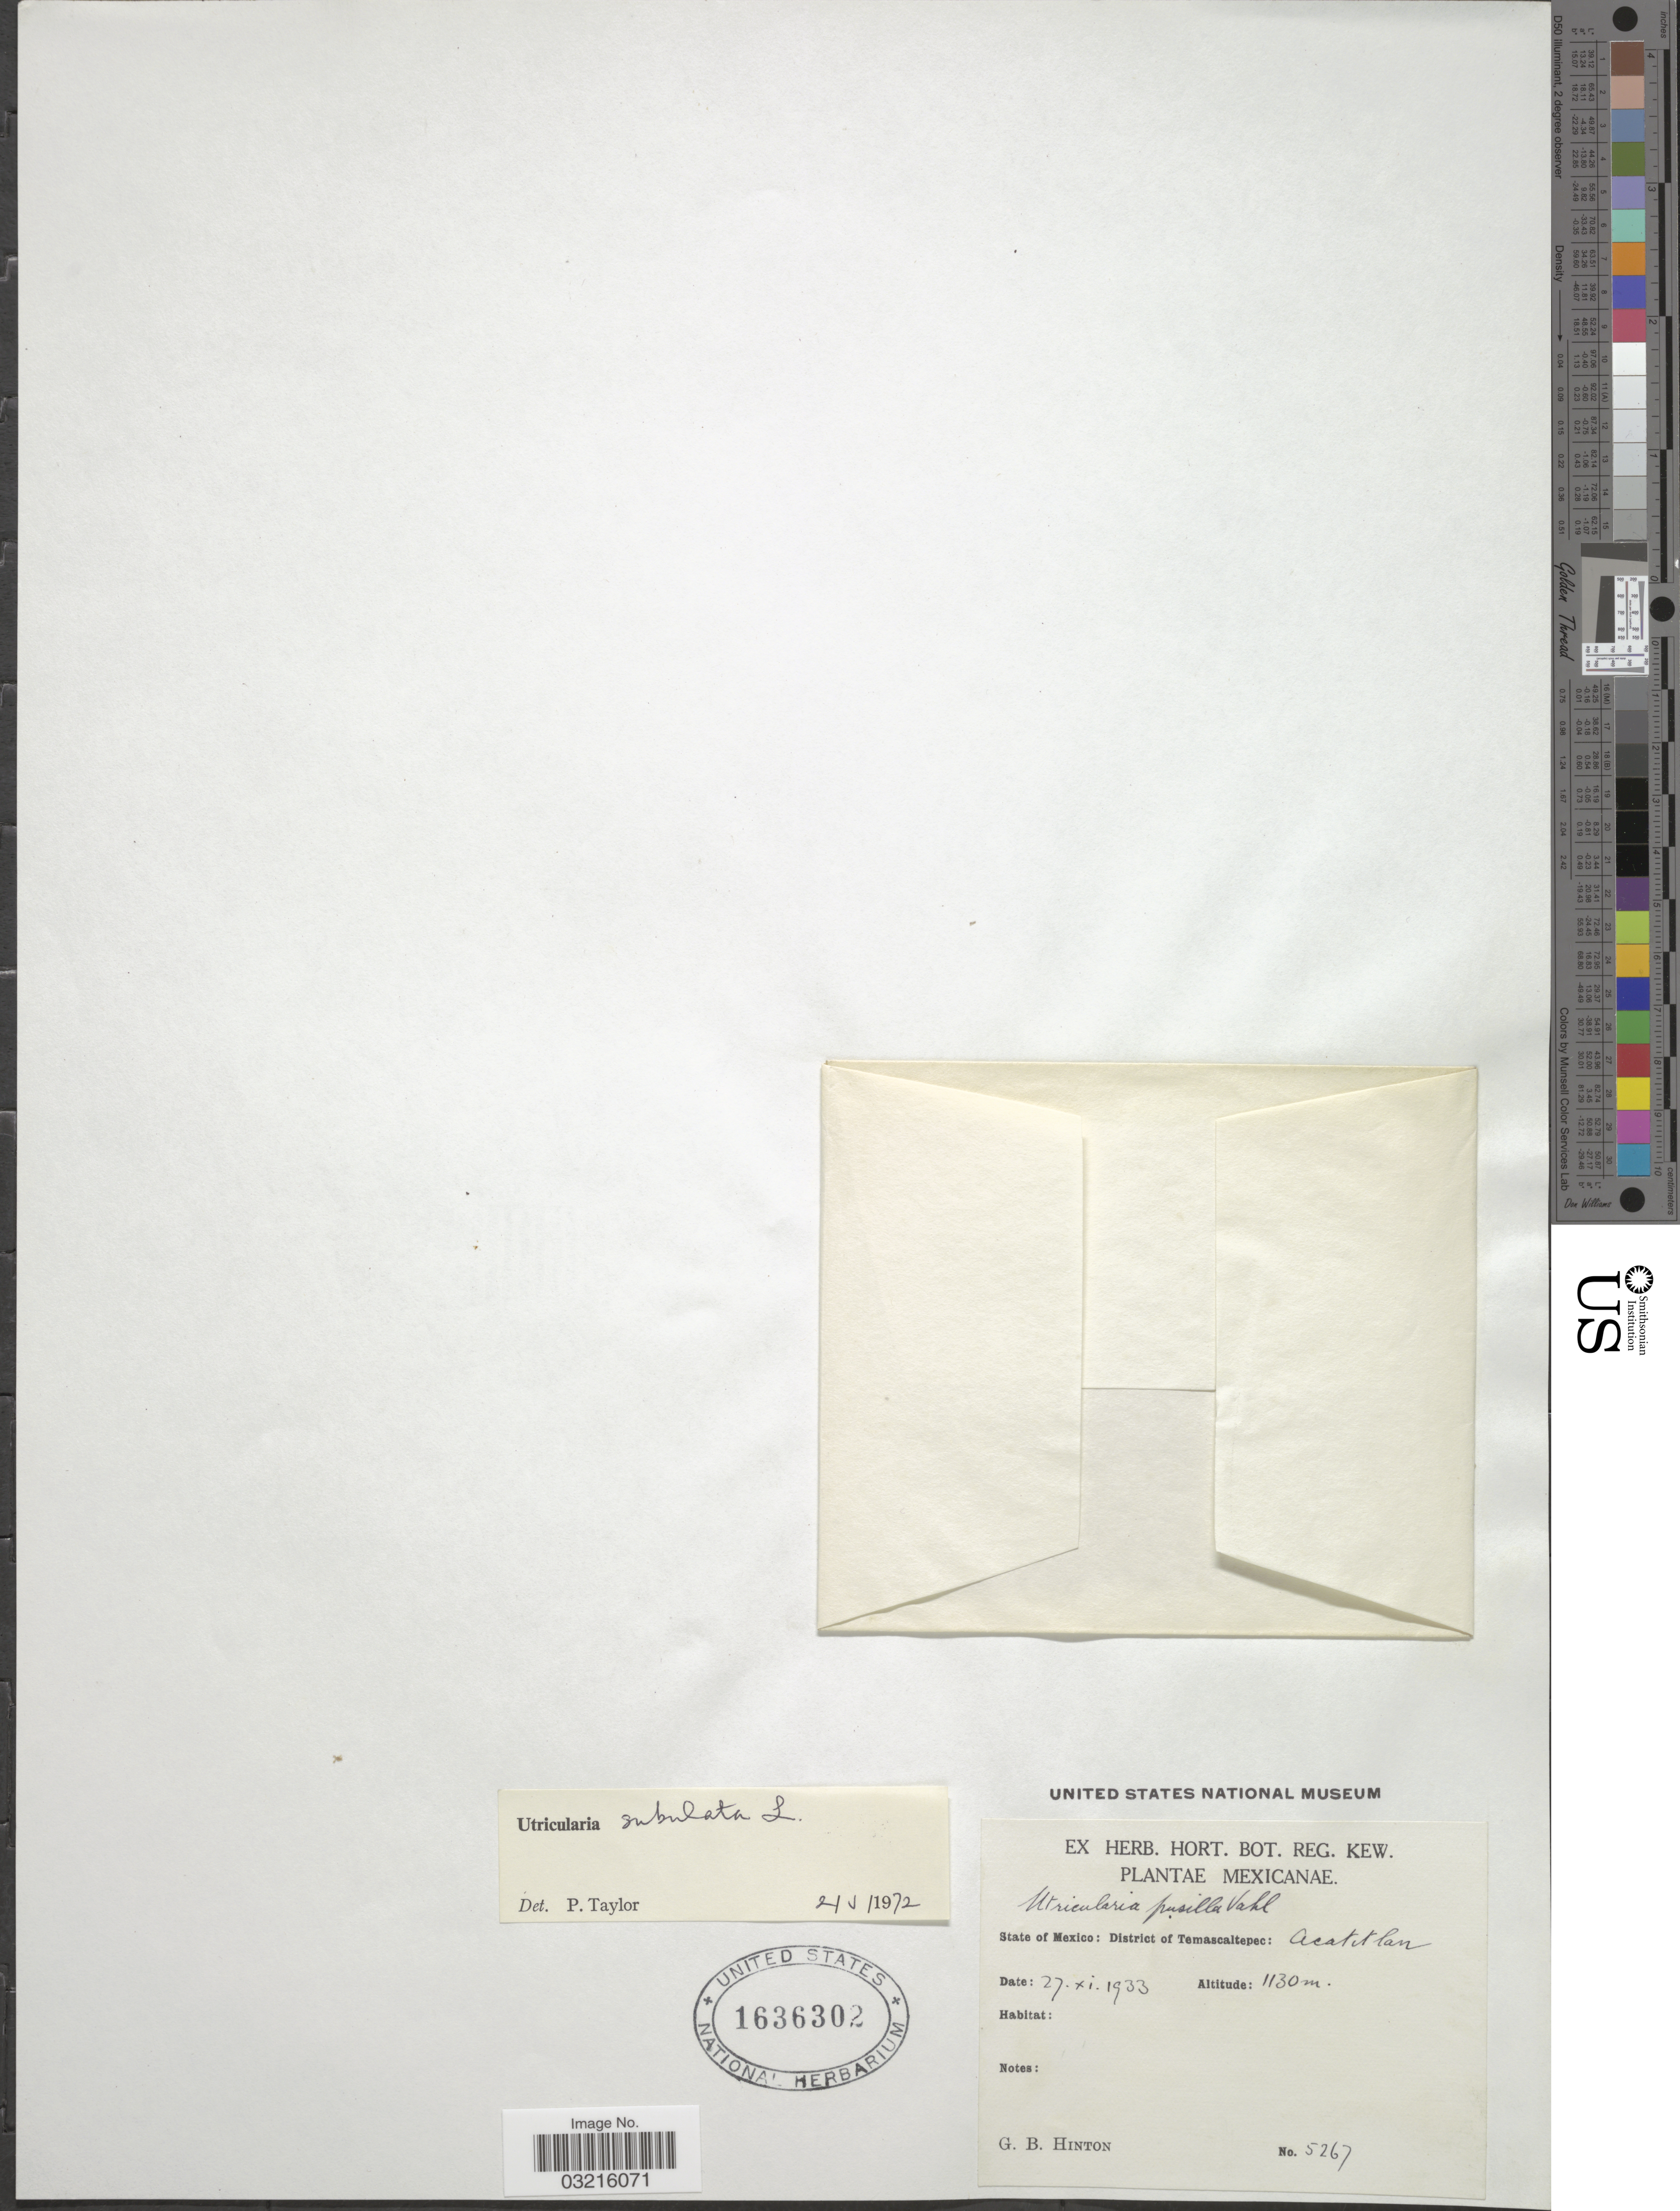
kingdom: Plantae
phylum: Tracheophyta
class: Magnoliopsida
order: Lamiales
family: Lentibulariaceae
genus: Utricularia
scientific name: Utricularia subulata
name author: L.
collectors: G. B. Hinton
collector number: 5267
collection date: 1933-11-27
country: Mexico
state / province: México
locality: District of Temascaltepec: Acatitlan.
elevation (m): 1130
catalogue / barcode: US 1636302